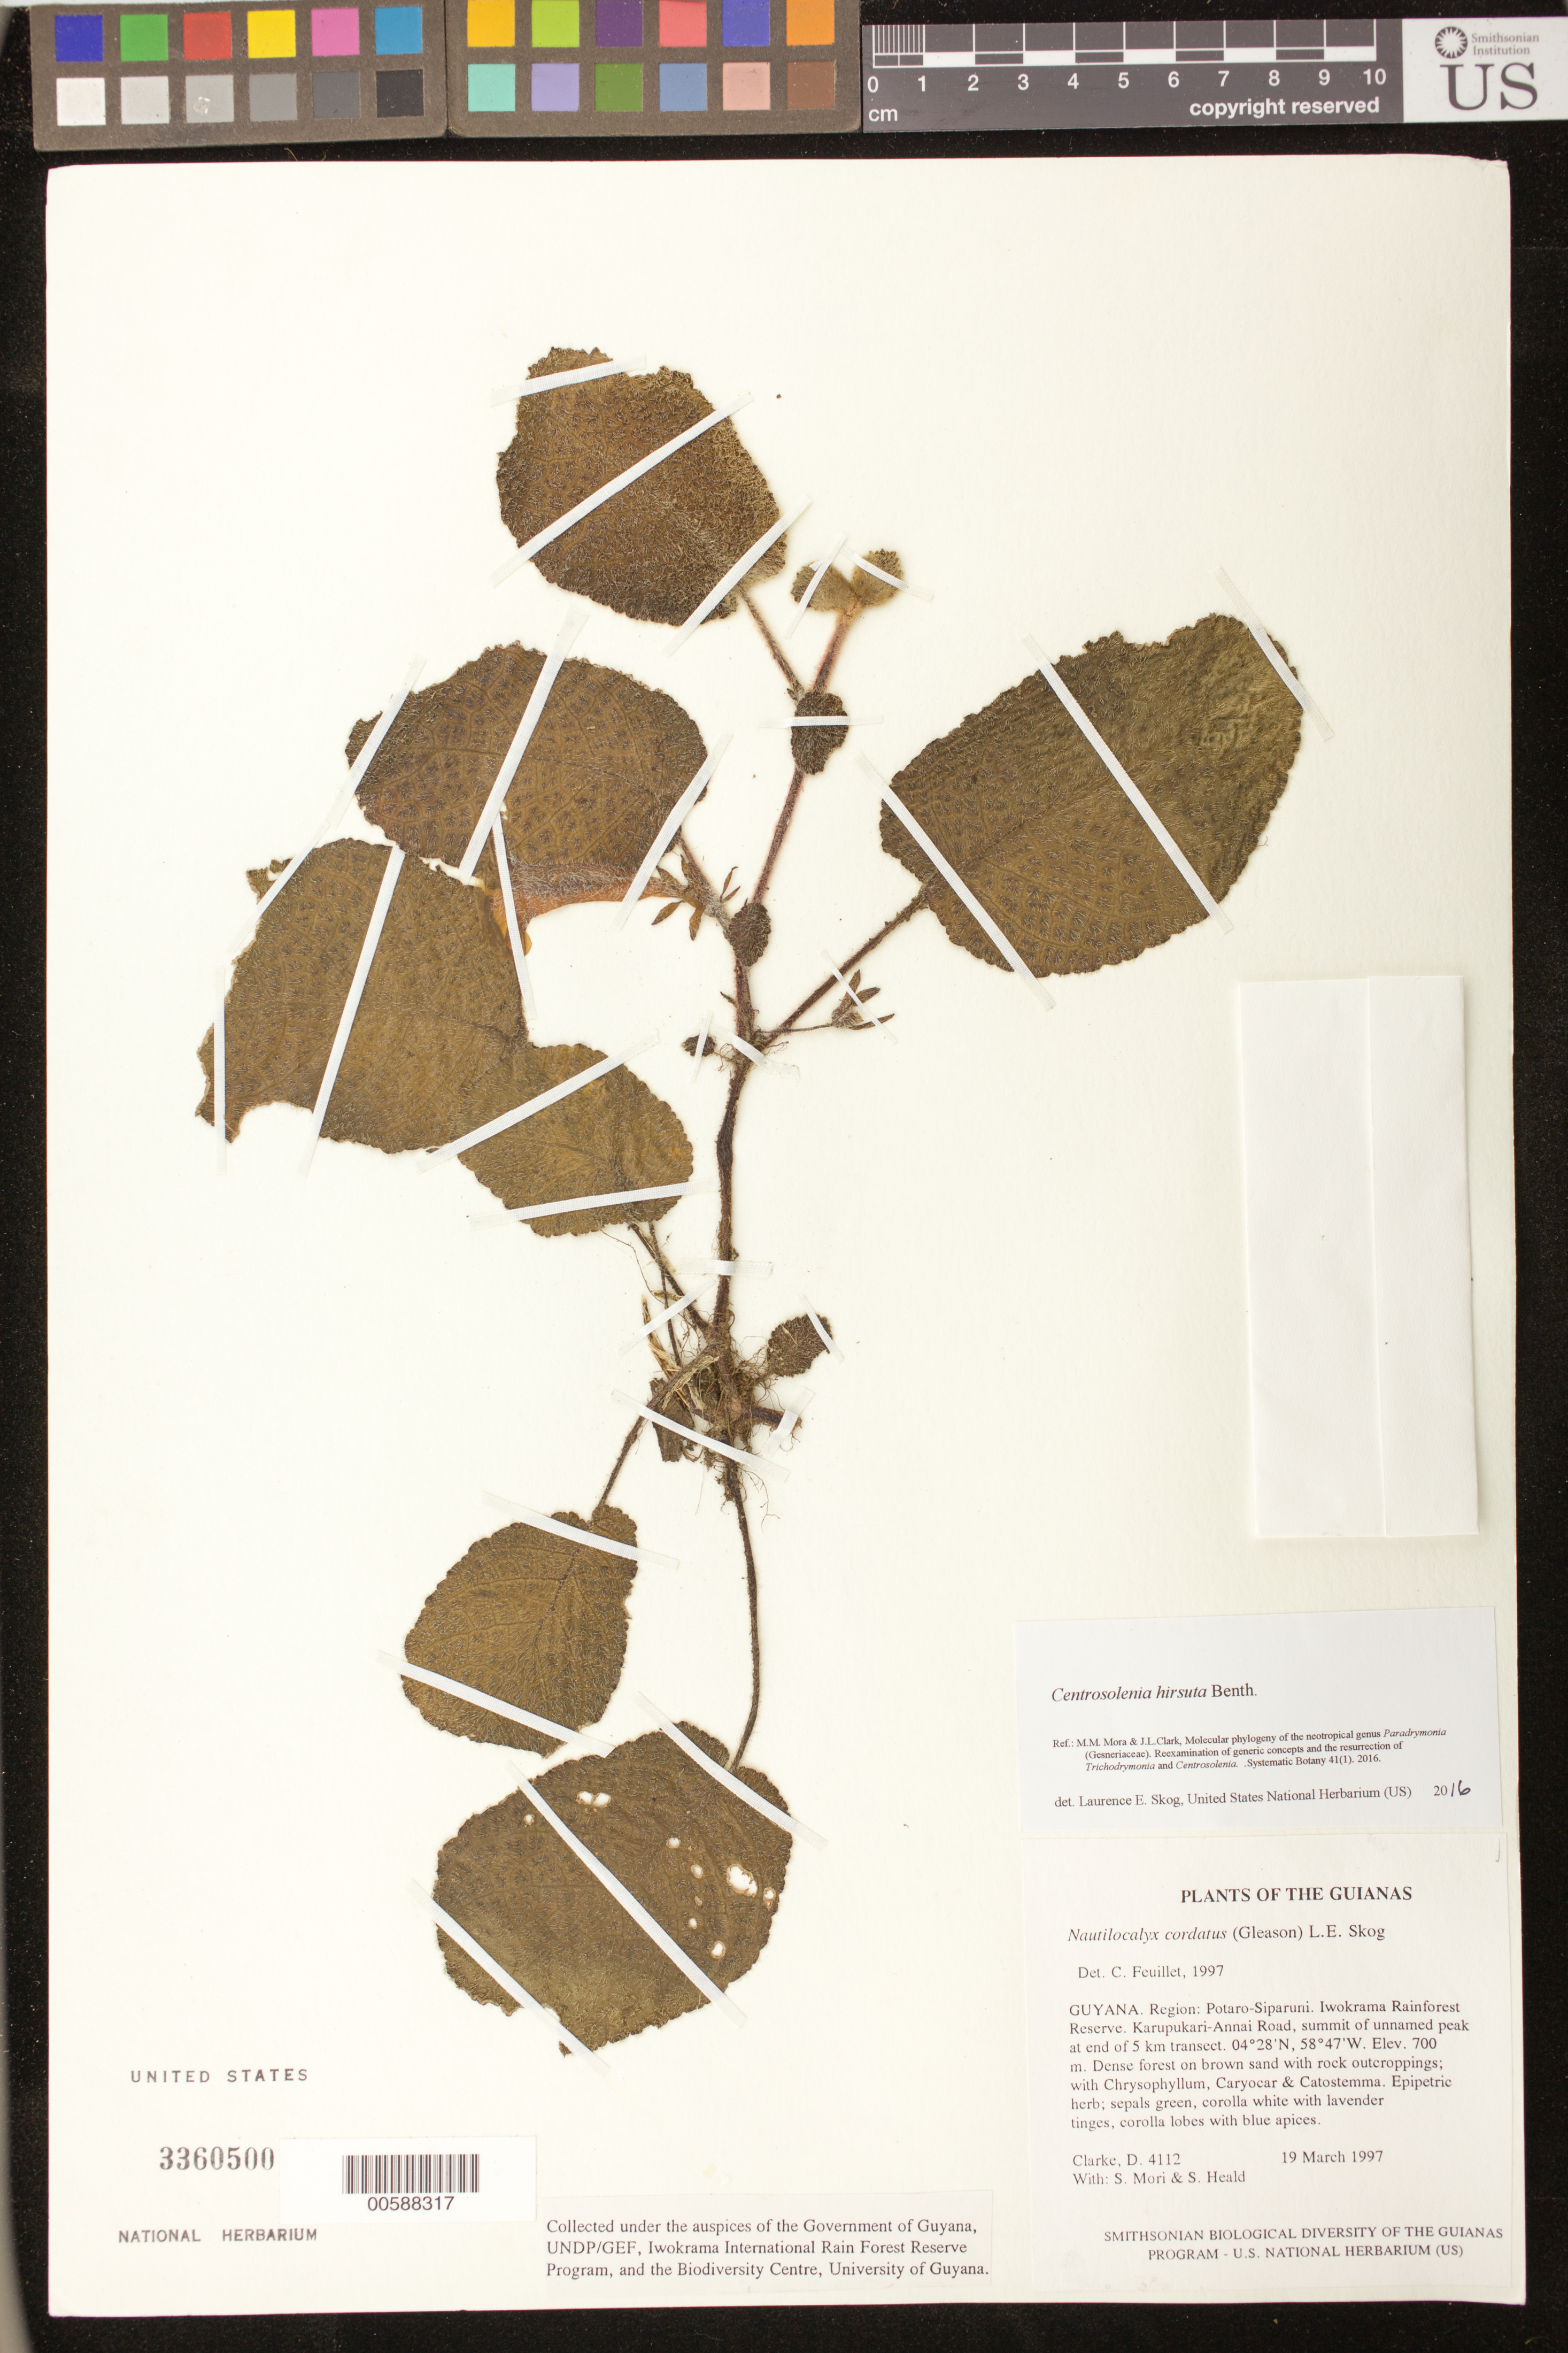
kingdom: Plantae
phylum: Tracheophyta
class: Magnoliopsida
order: Lamiales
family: Gesneriaceae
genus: Centrosolenia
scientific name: Centrosolenia hirsuta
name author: Benth.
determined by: Skog, Laurence E.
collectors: H. D. Clarke, S. Mori & S. Heald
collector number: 4112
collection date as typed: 19 Mar 1997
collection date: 1997-03-19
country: Guyana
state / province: Potaro-Siparuni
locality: Iwokrama Rainforest Reserve; Karupukari-Annai Road, summit of unnamed peak at end of 5 km transect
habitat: Dense forest on brown sand with rock outcroppings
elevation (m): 700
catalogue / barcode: US 3360500